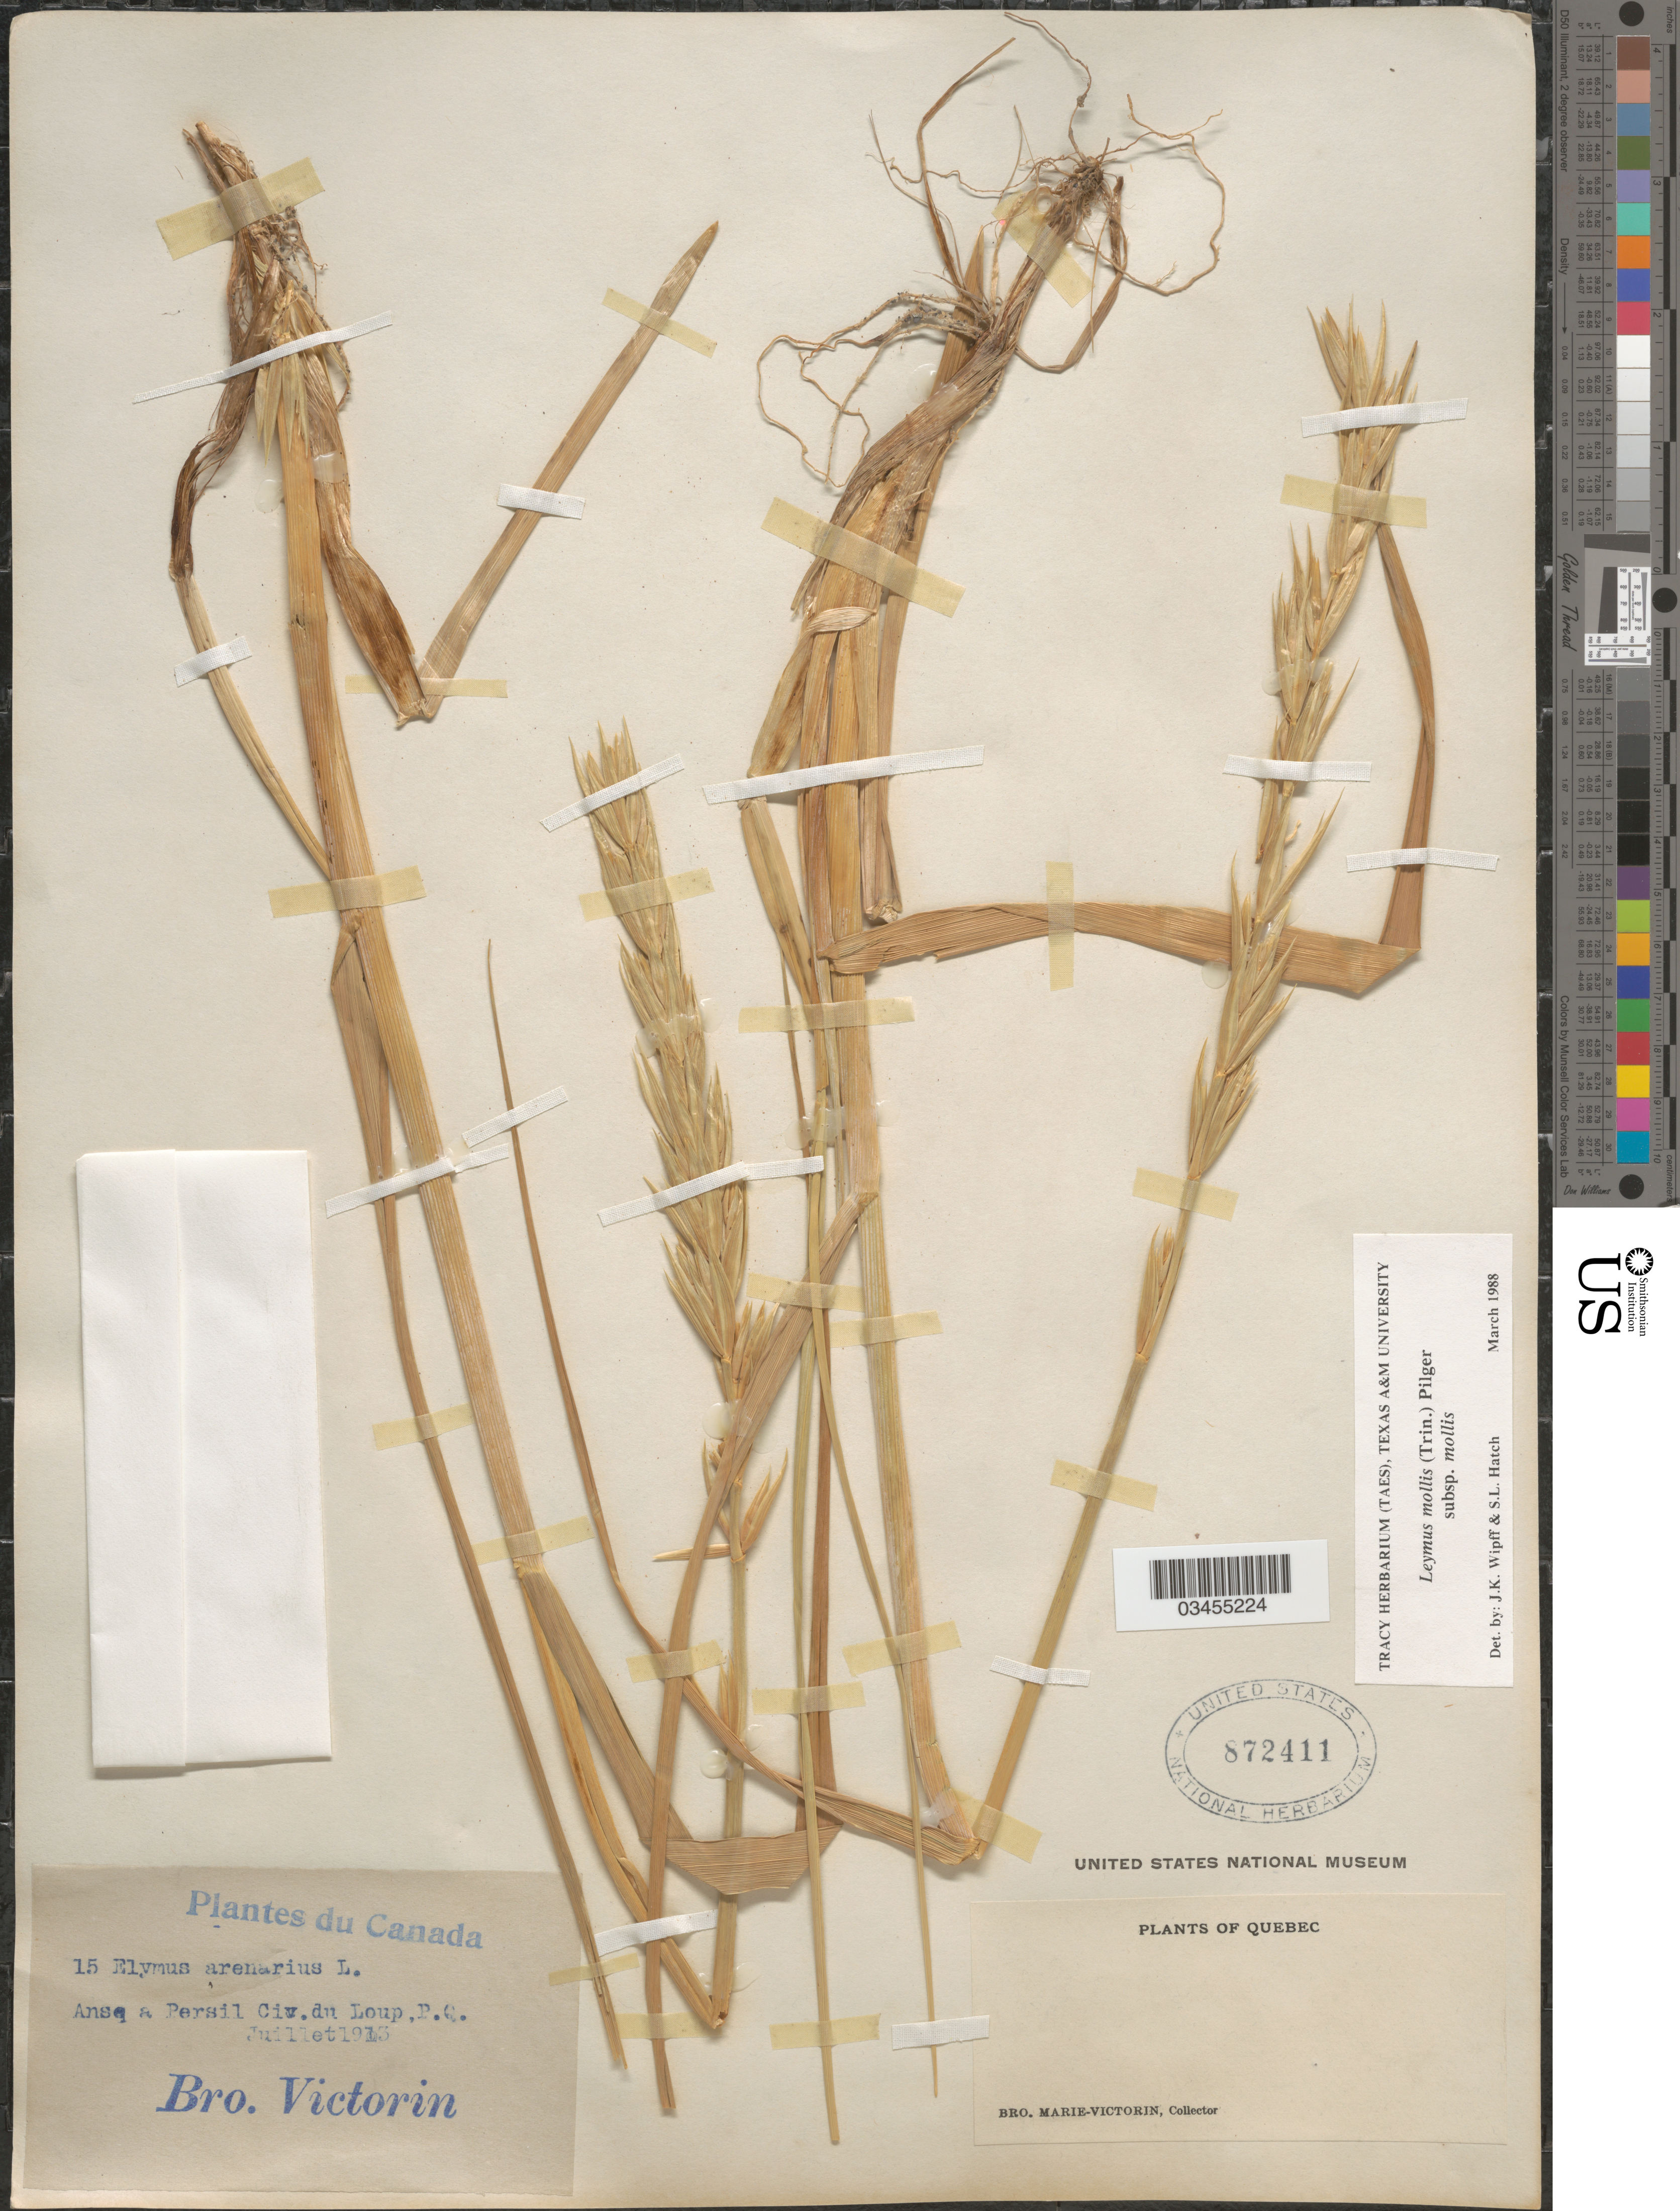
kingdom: Plantae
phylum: Tracheophyta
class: Liliopsida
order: Poales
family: Poaceae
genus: Leymus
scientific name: Leymus mollis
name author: (Trin.) Pilg.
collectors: Fr. Marie-Victorin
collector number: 15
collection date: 1913-07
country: Canada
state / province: Quebec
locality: Ansq a Persil Civ. du Loup, P.Q.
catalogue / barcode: US 872411